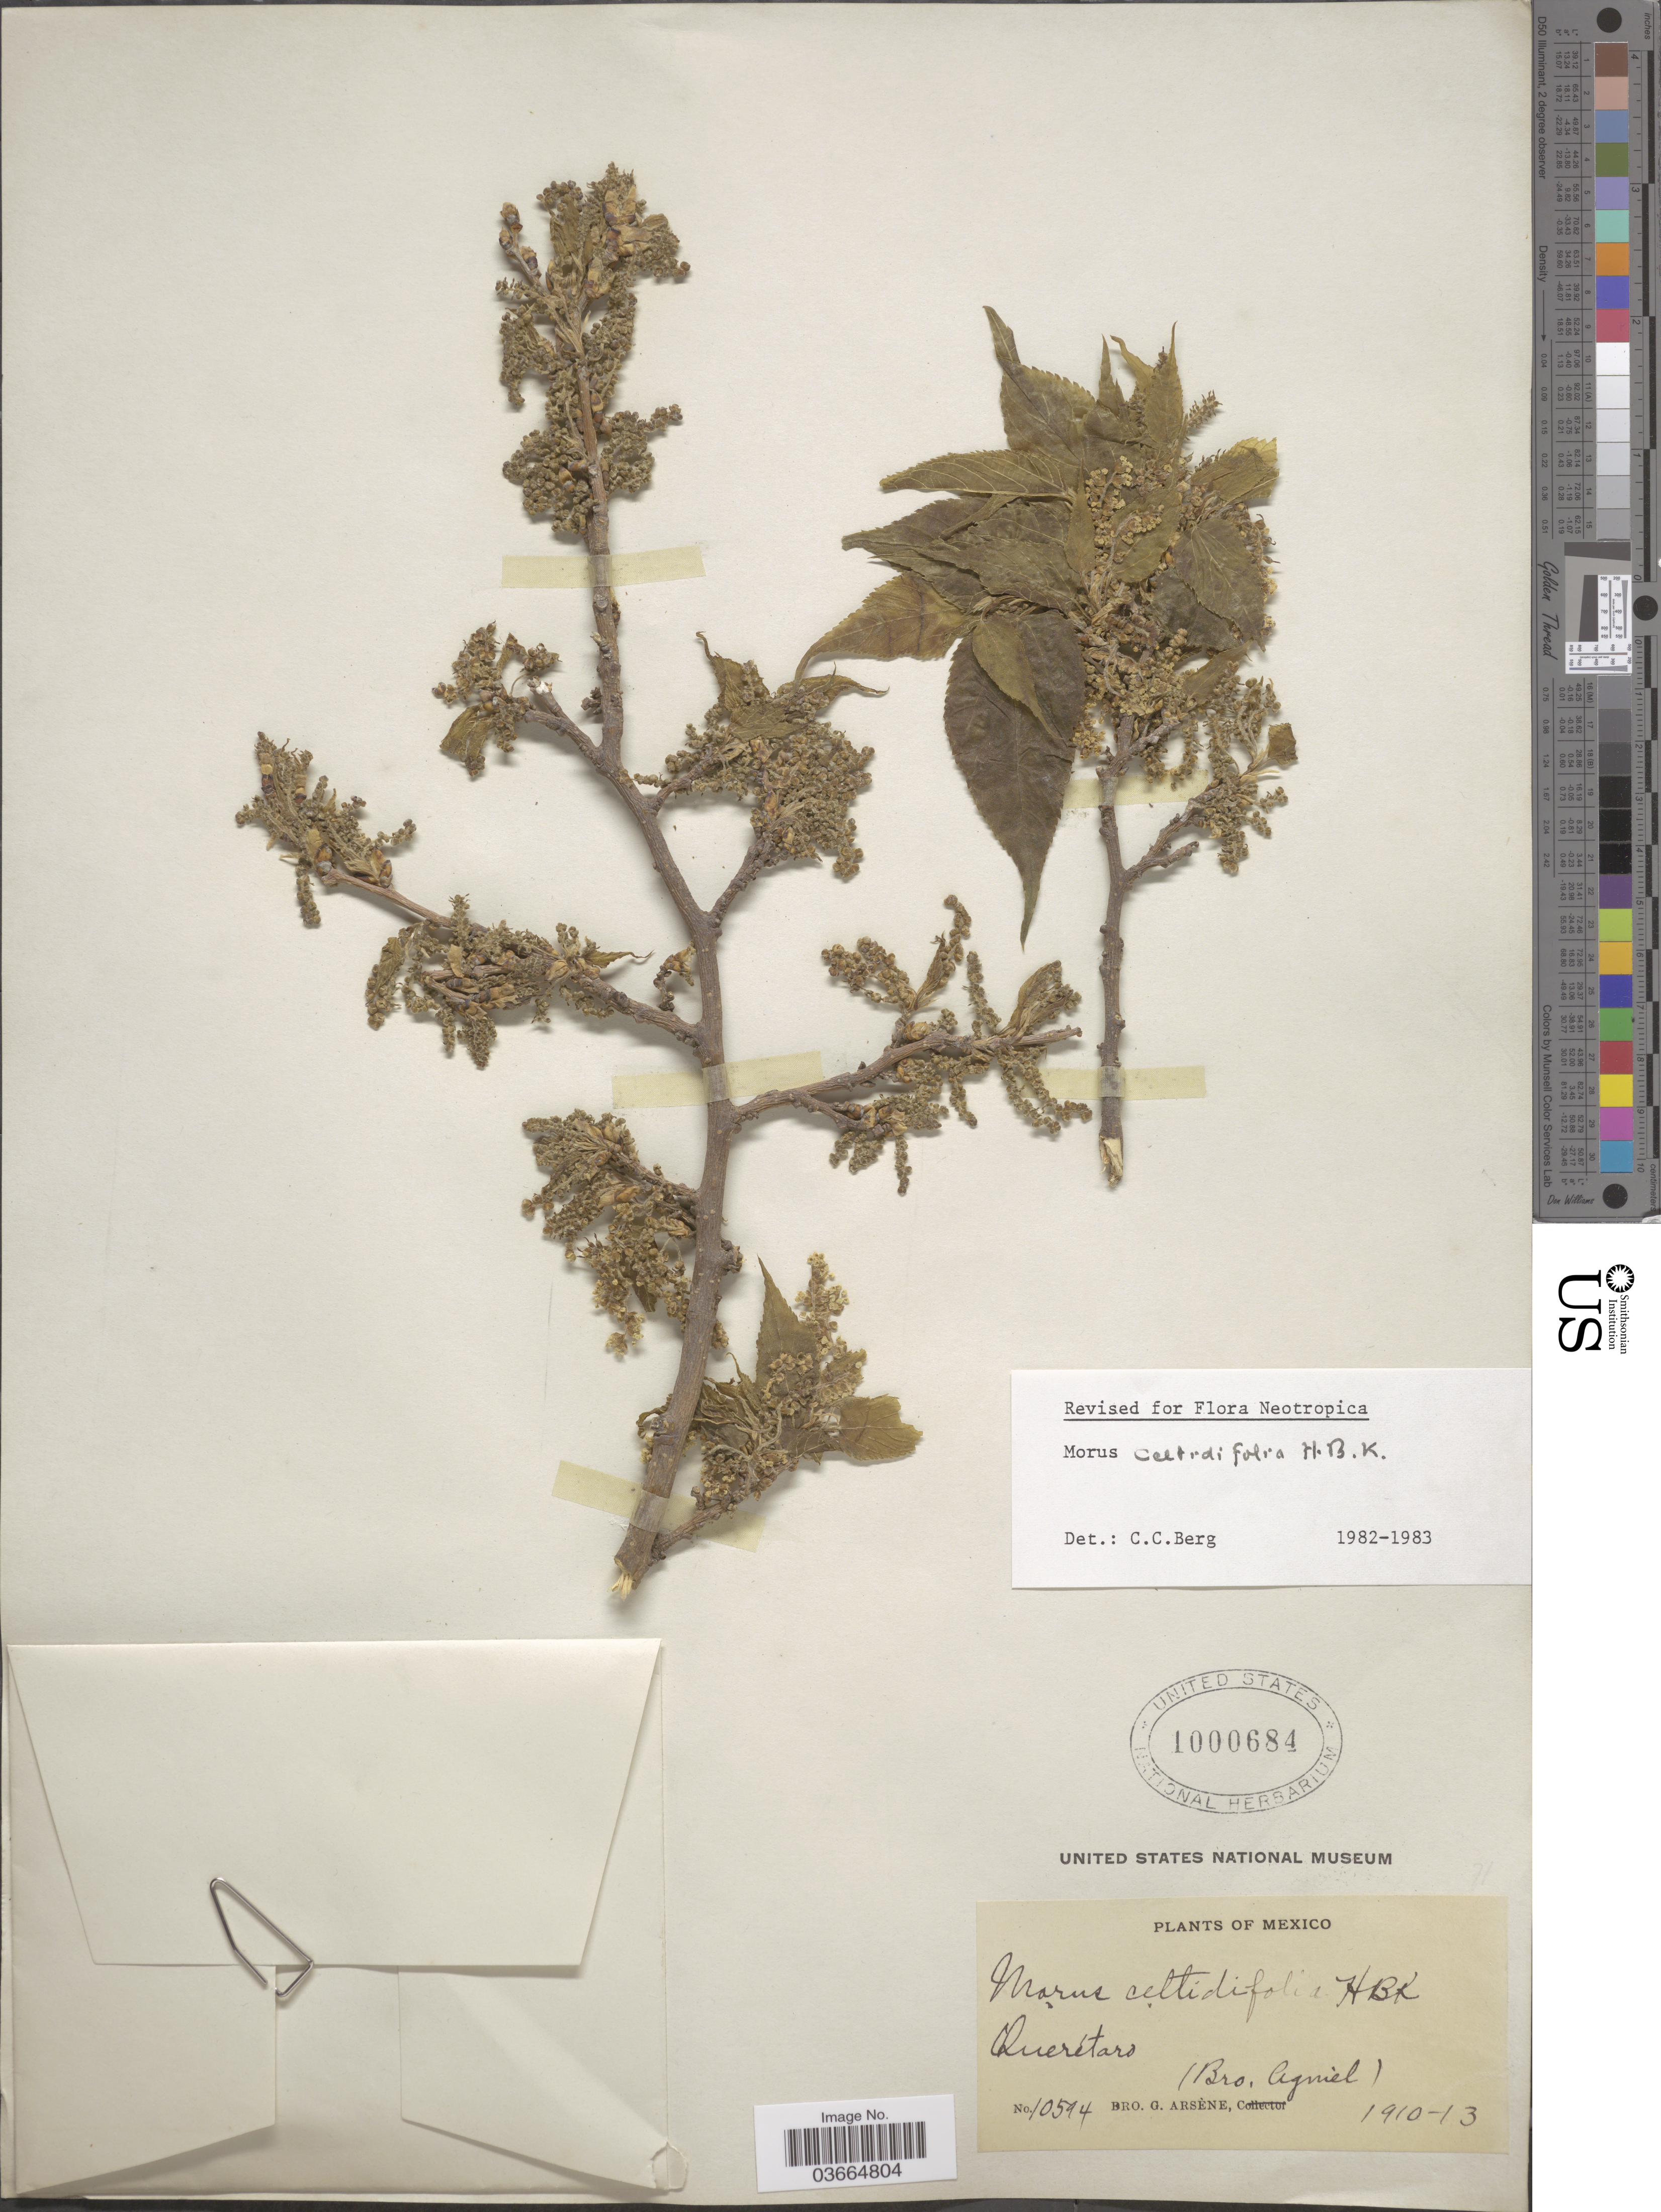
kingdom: Plantae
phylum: Tracheophyta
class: Magnoliopsida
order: Rosales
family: Moraceae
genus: Morus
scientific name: Morus celtidifolia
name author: Kunth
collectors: Bro. G. Arsène & Bro. Agniel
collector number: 10594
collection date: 1910/1913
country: Mexico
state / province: Querétaro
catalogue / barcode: US 1000684